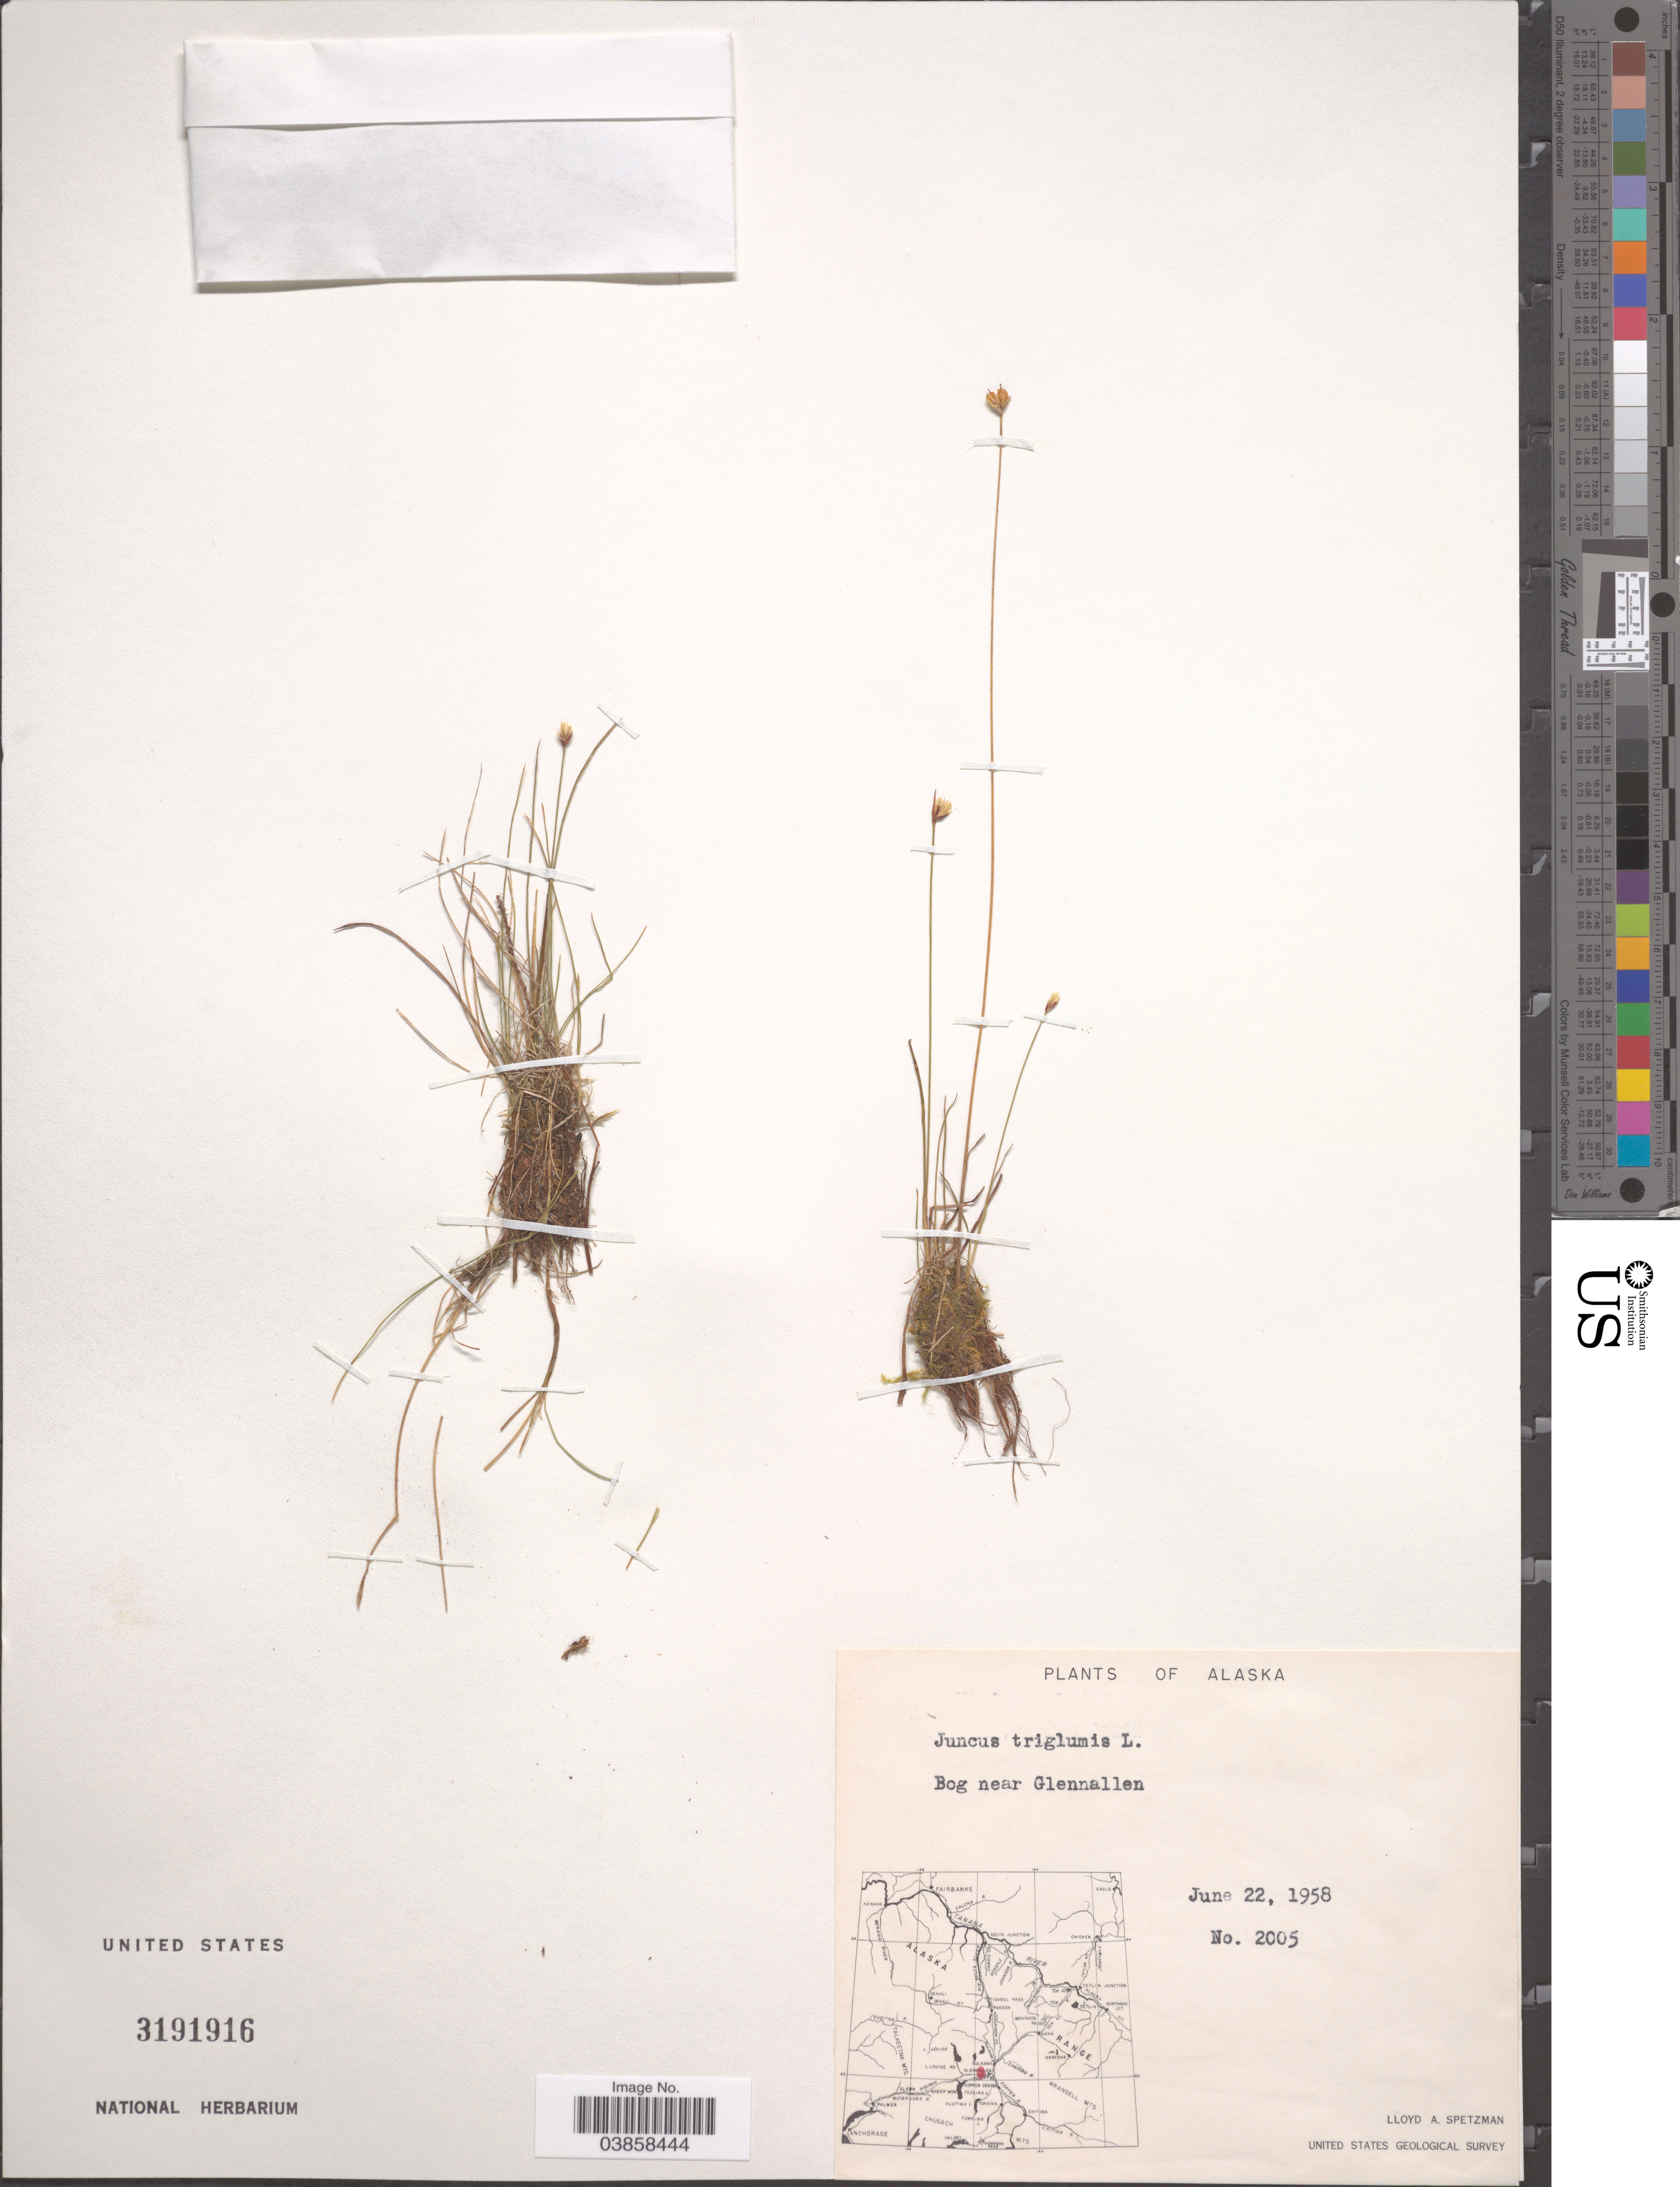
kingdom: Plantae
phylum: Tracheophyta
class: Liliopsida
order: Poales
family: Juncaceae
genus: Juncus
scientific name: Juncus triglumis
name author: L.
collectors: L. Spetzman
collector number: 2005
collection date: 1958-06-22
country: United States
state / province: Alaska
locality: Bog near Glennallen.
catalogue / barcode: US 3191916